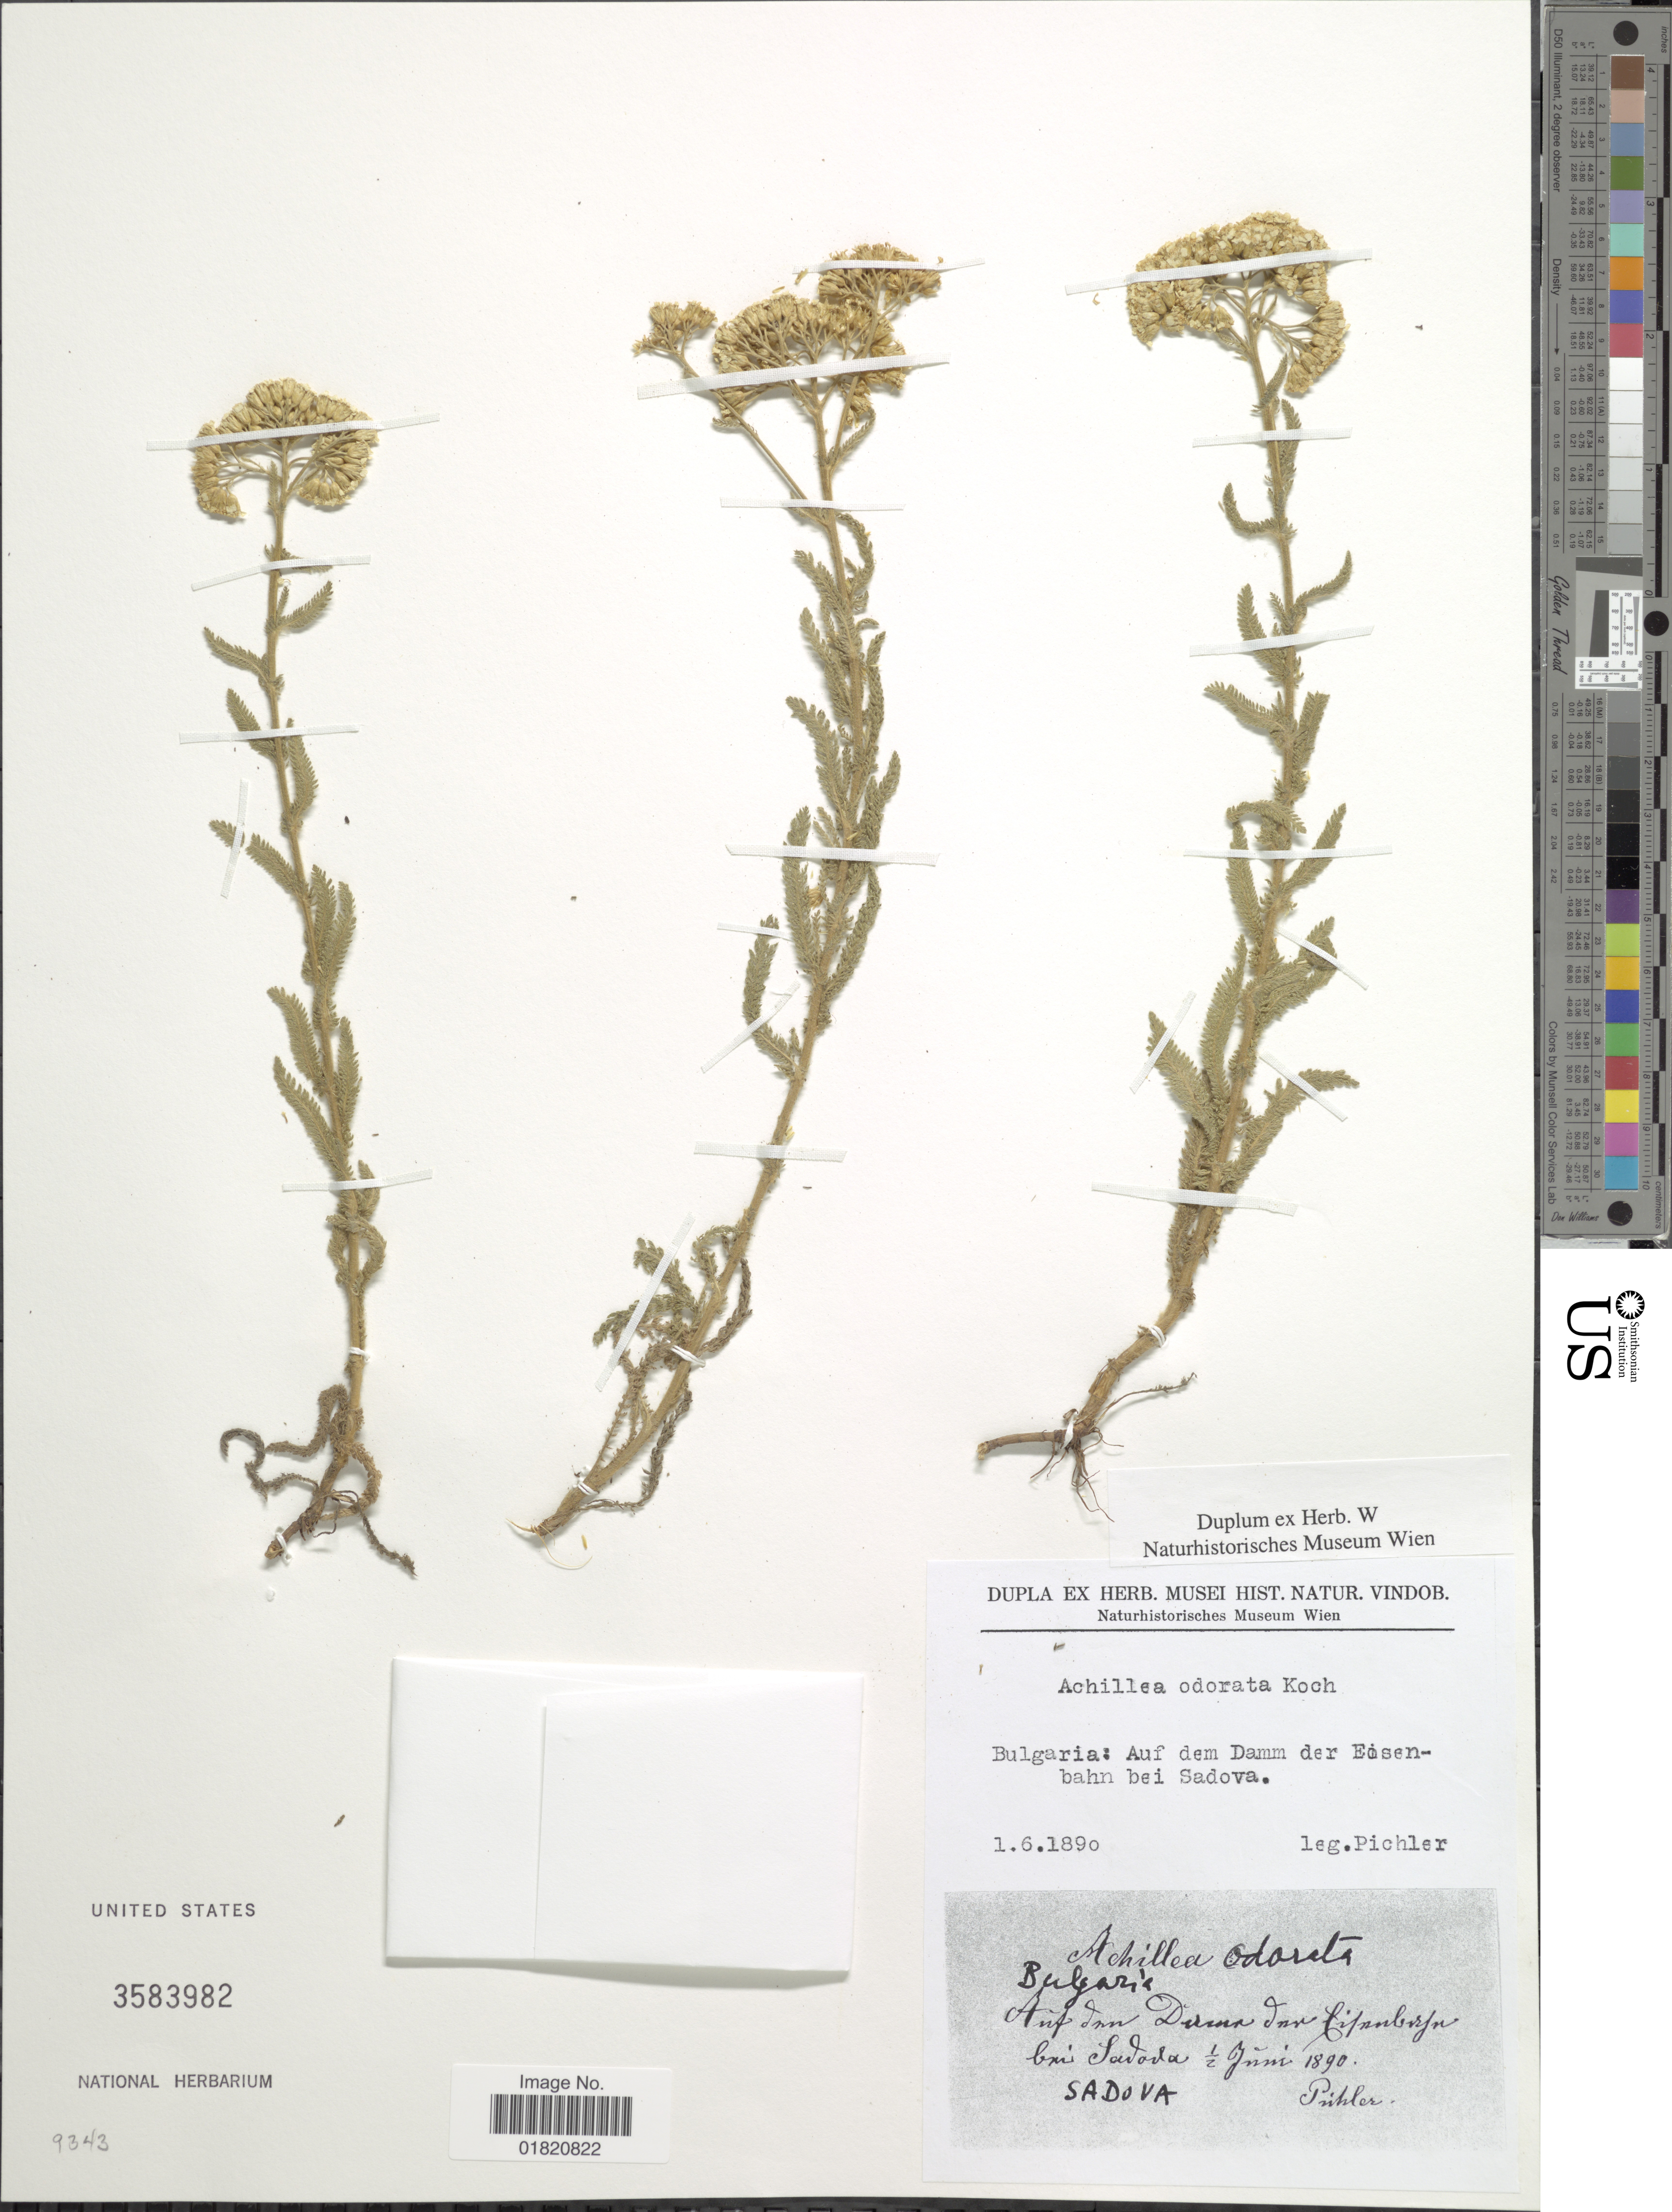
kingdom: Plantae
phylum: Tracheophyta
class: Magnoliopsida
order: Asterales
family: Asteraceae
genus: Achillea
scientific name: Achillea odorata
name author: Koch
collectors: Pichler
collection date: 1890-06-01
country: Bulgaria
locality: Auf dem Damm der Eisenbahn bei Sadova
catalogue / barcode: US 3583982